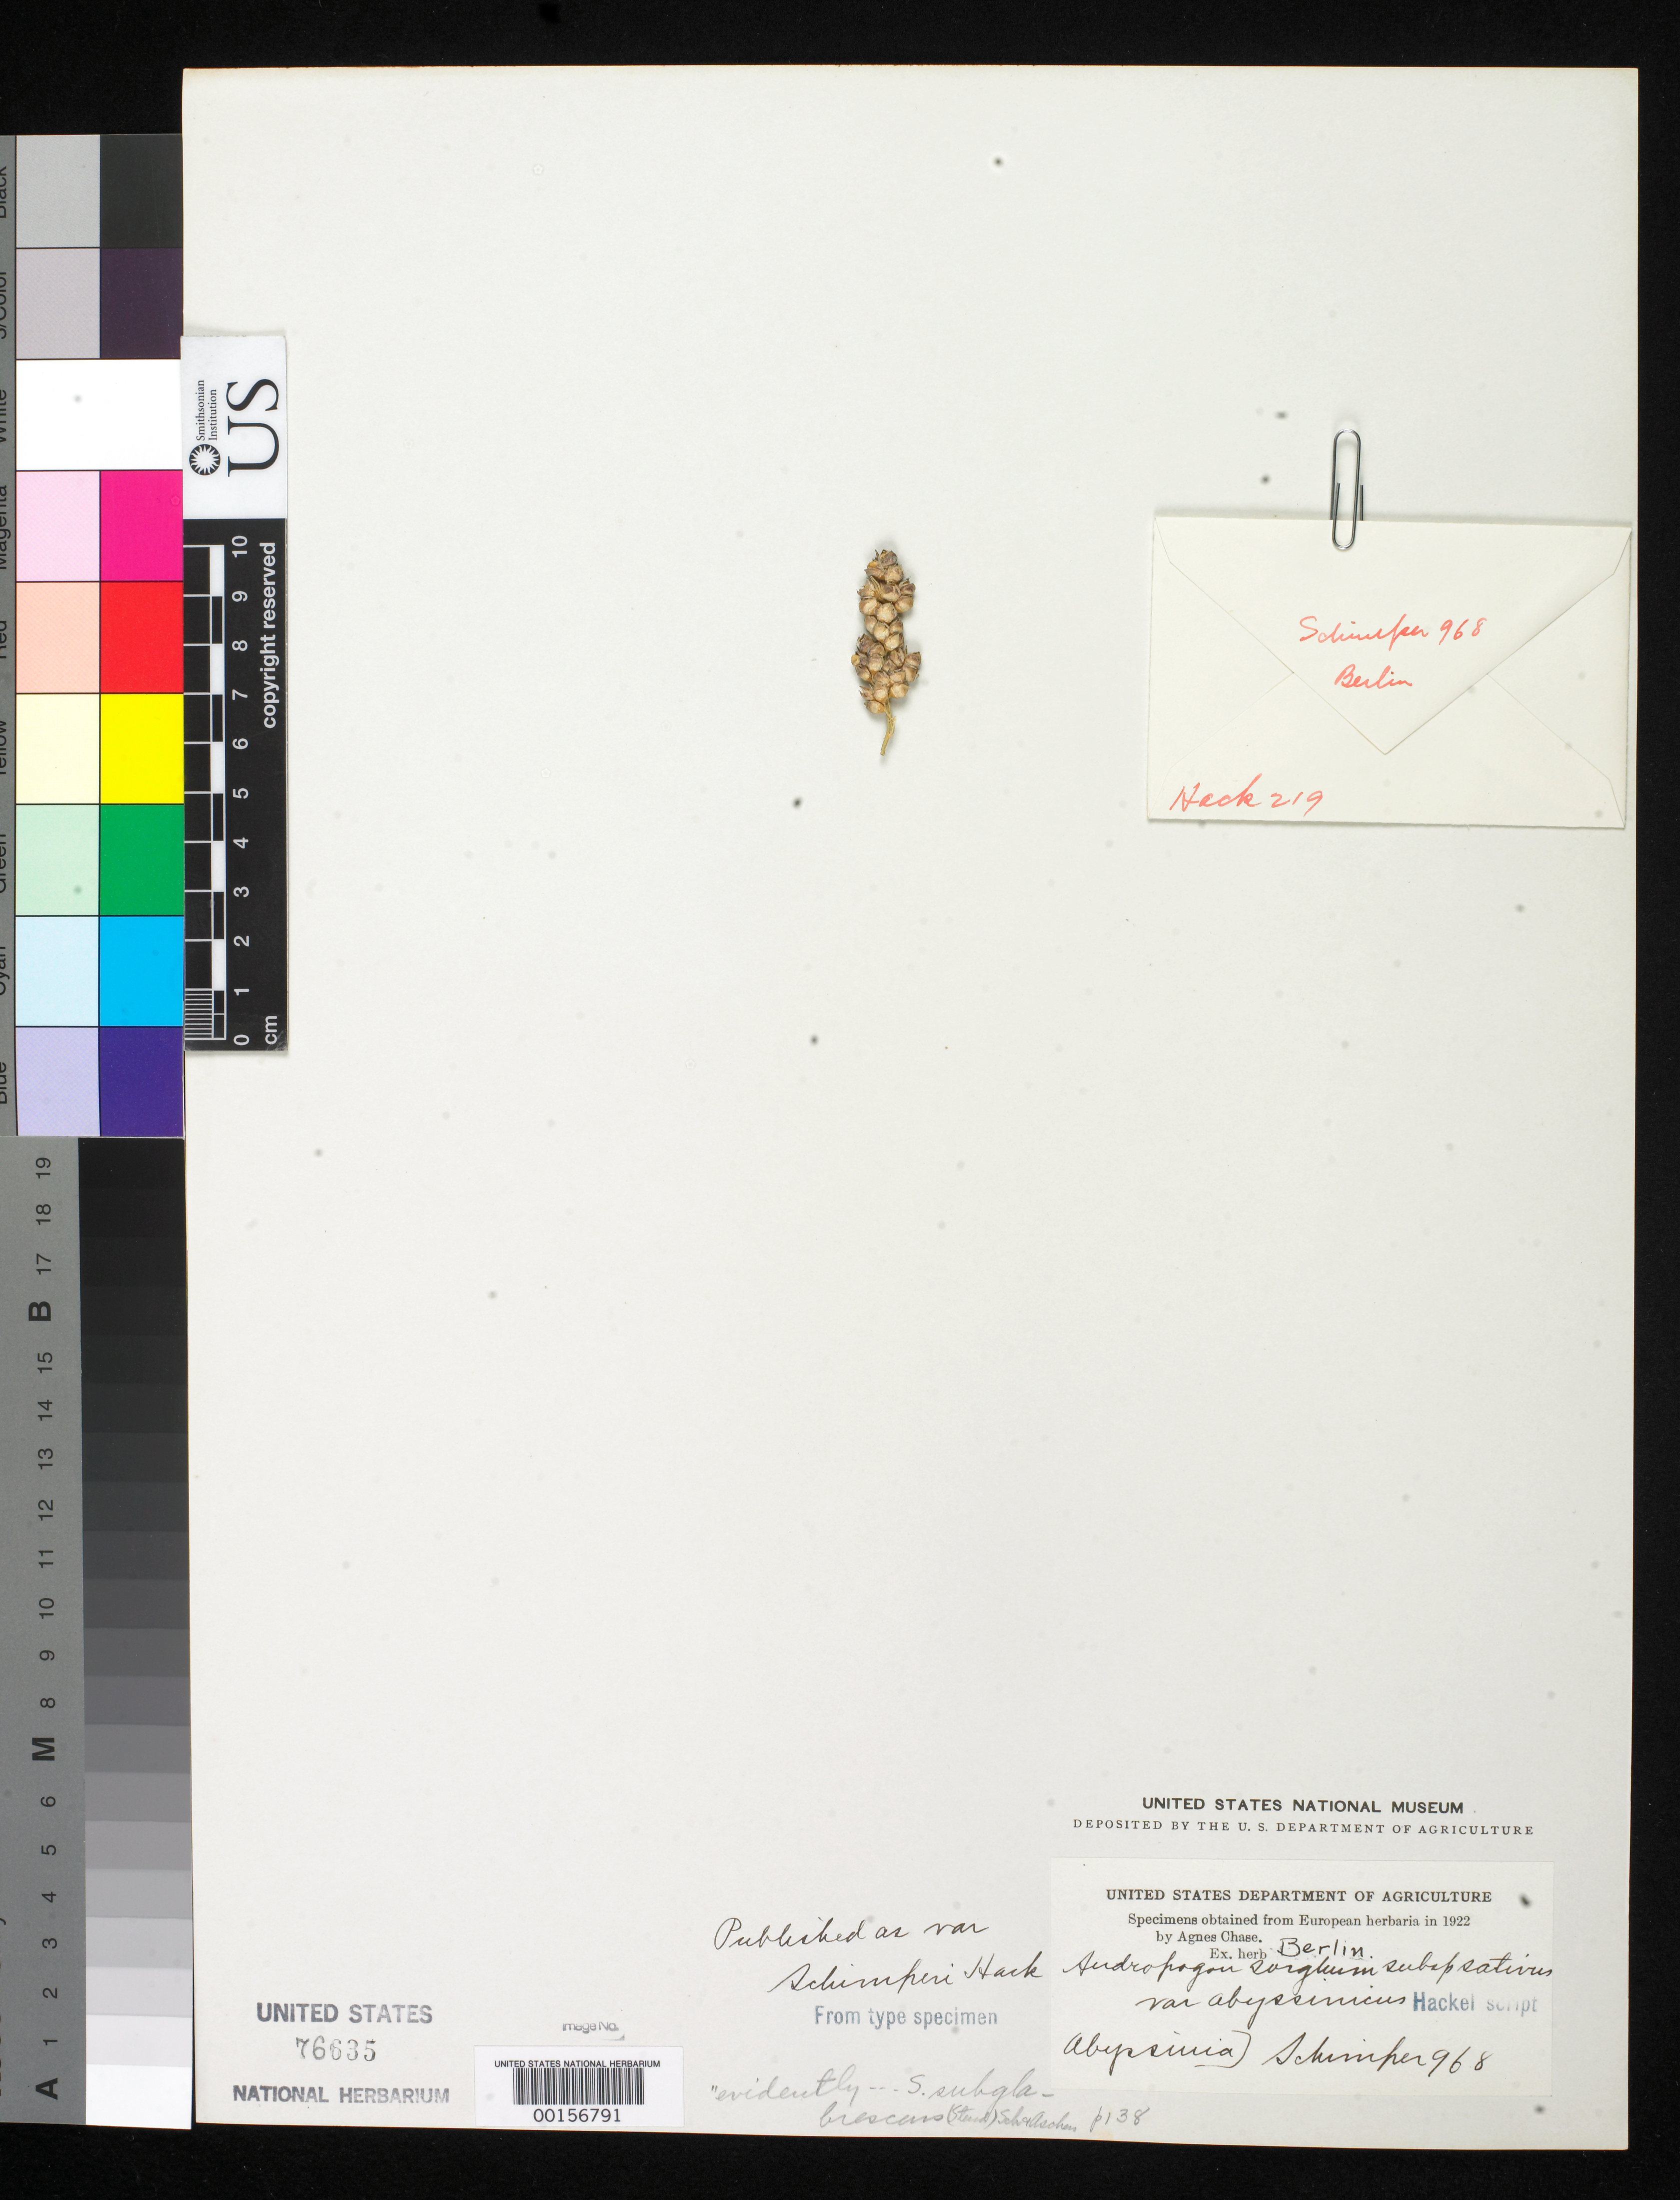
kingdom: Plantae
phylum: Tracheophyta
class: Liliopsida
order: Poales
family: Poaceae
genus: Andropogon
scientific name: Andropogon sorghum subsp. sativus var. schimperi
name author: Hack. in A. DC.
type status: Type Fragment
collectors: G. W. Schimper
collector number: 968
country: Ethiopia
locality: Usorum, Abyssinia.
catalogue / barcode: US 76635